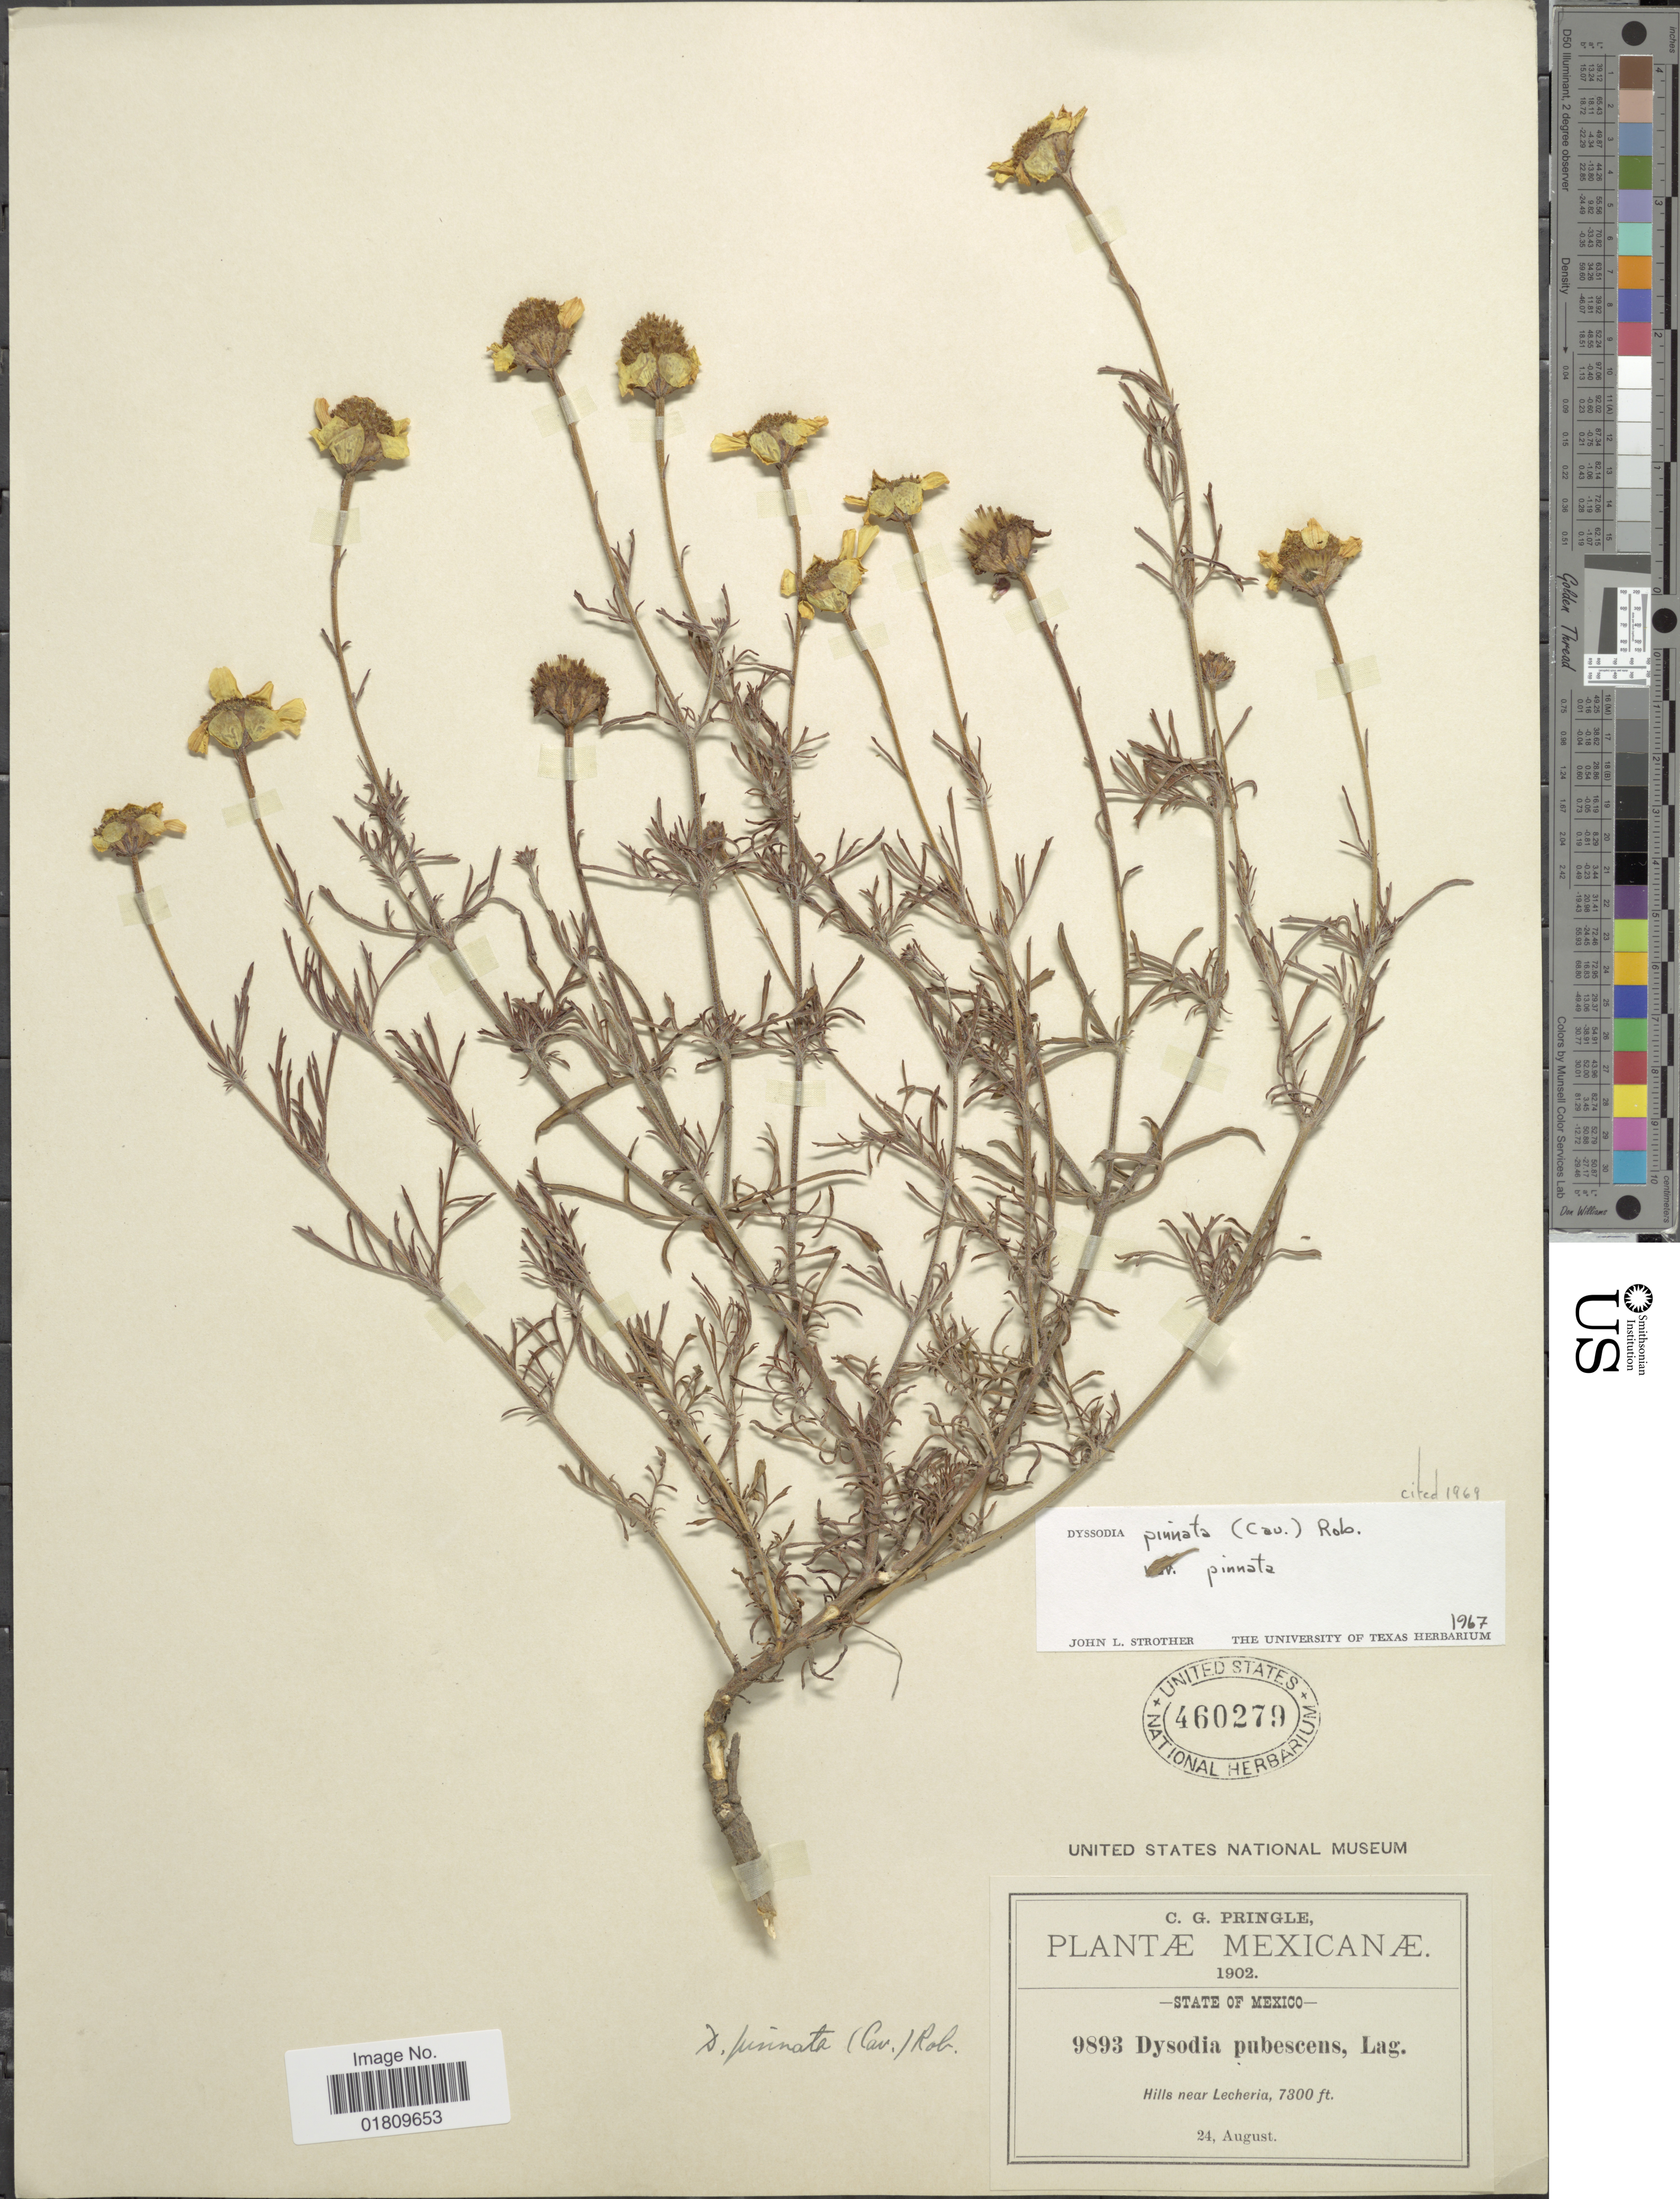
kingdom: Plantae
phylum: Tracheophyta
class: Magnoliopsida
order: Asterales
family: Asteraceae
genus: Dyssodia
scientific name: Dyssodia pinnata var. pinnata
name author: (Cav.) B.L. Rob.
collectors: C. G. Pringle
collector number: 9893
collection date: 1902-08-24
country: Mexico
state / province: México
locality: Hills near Lecheria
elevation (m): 2225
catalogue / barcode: US 460279